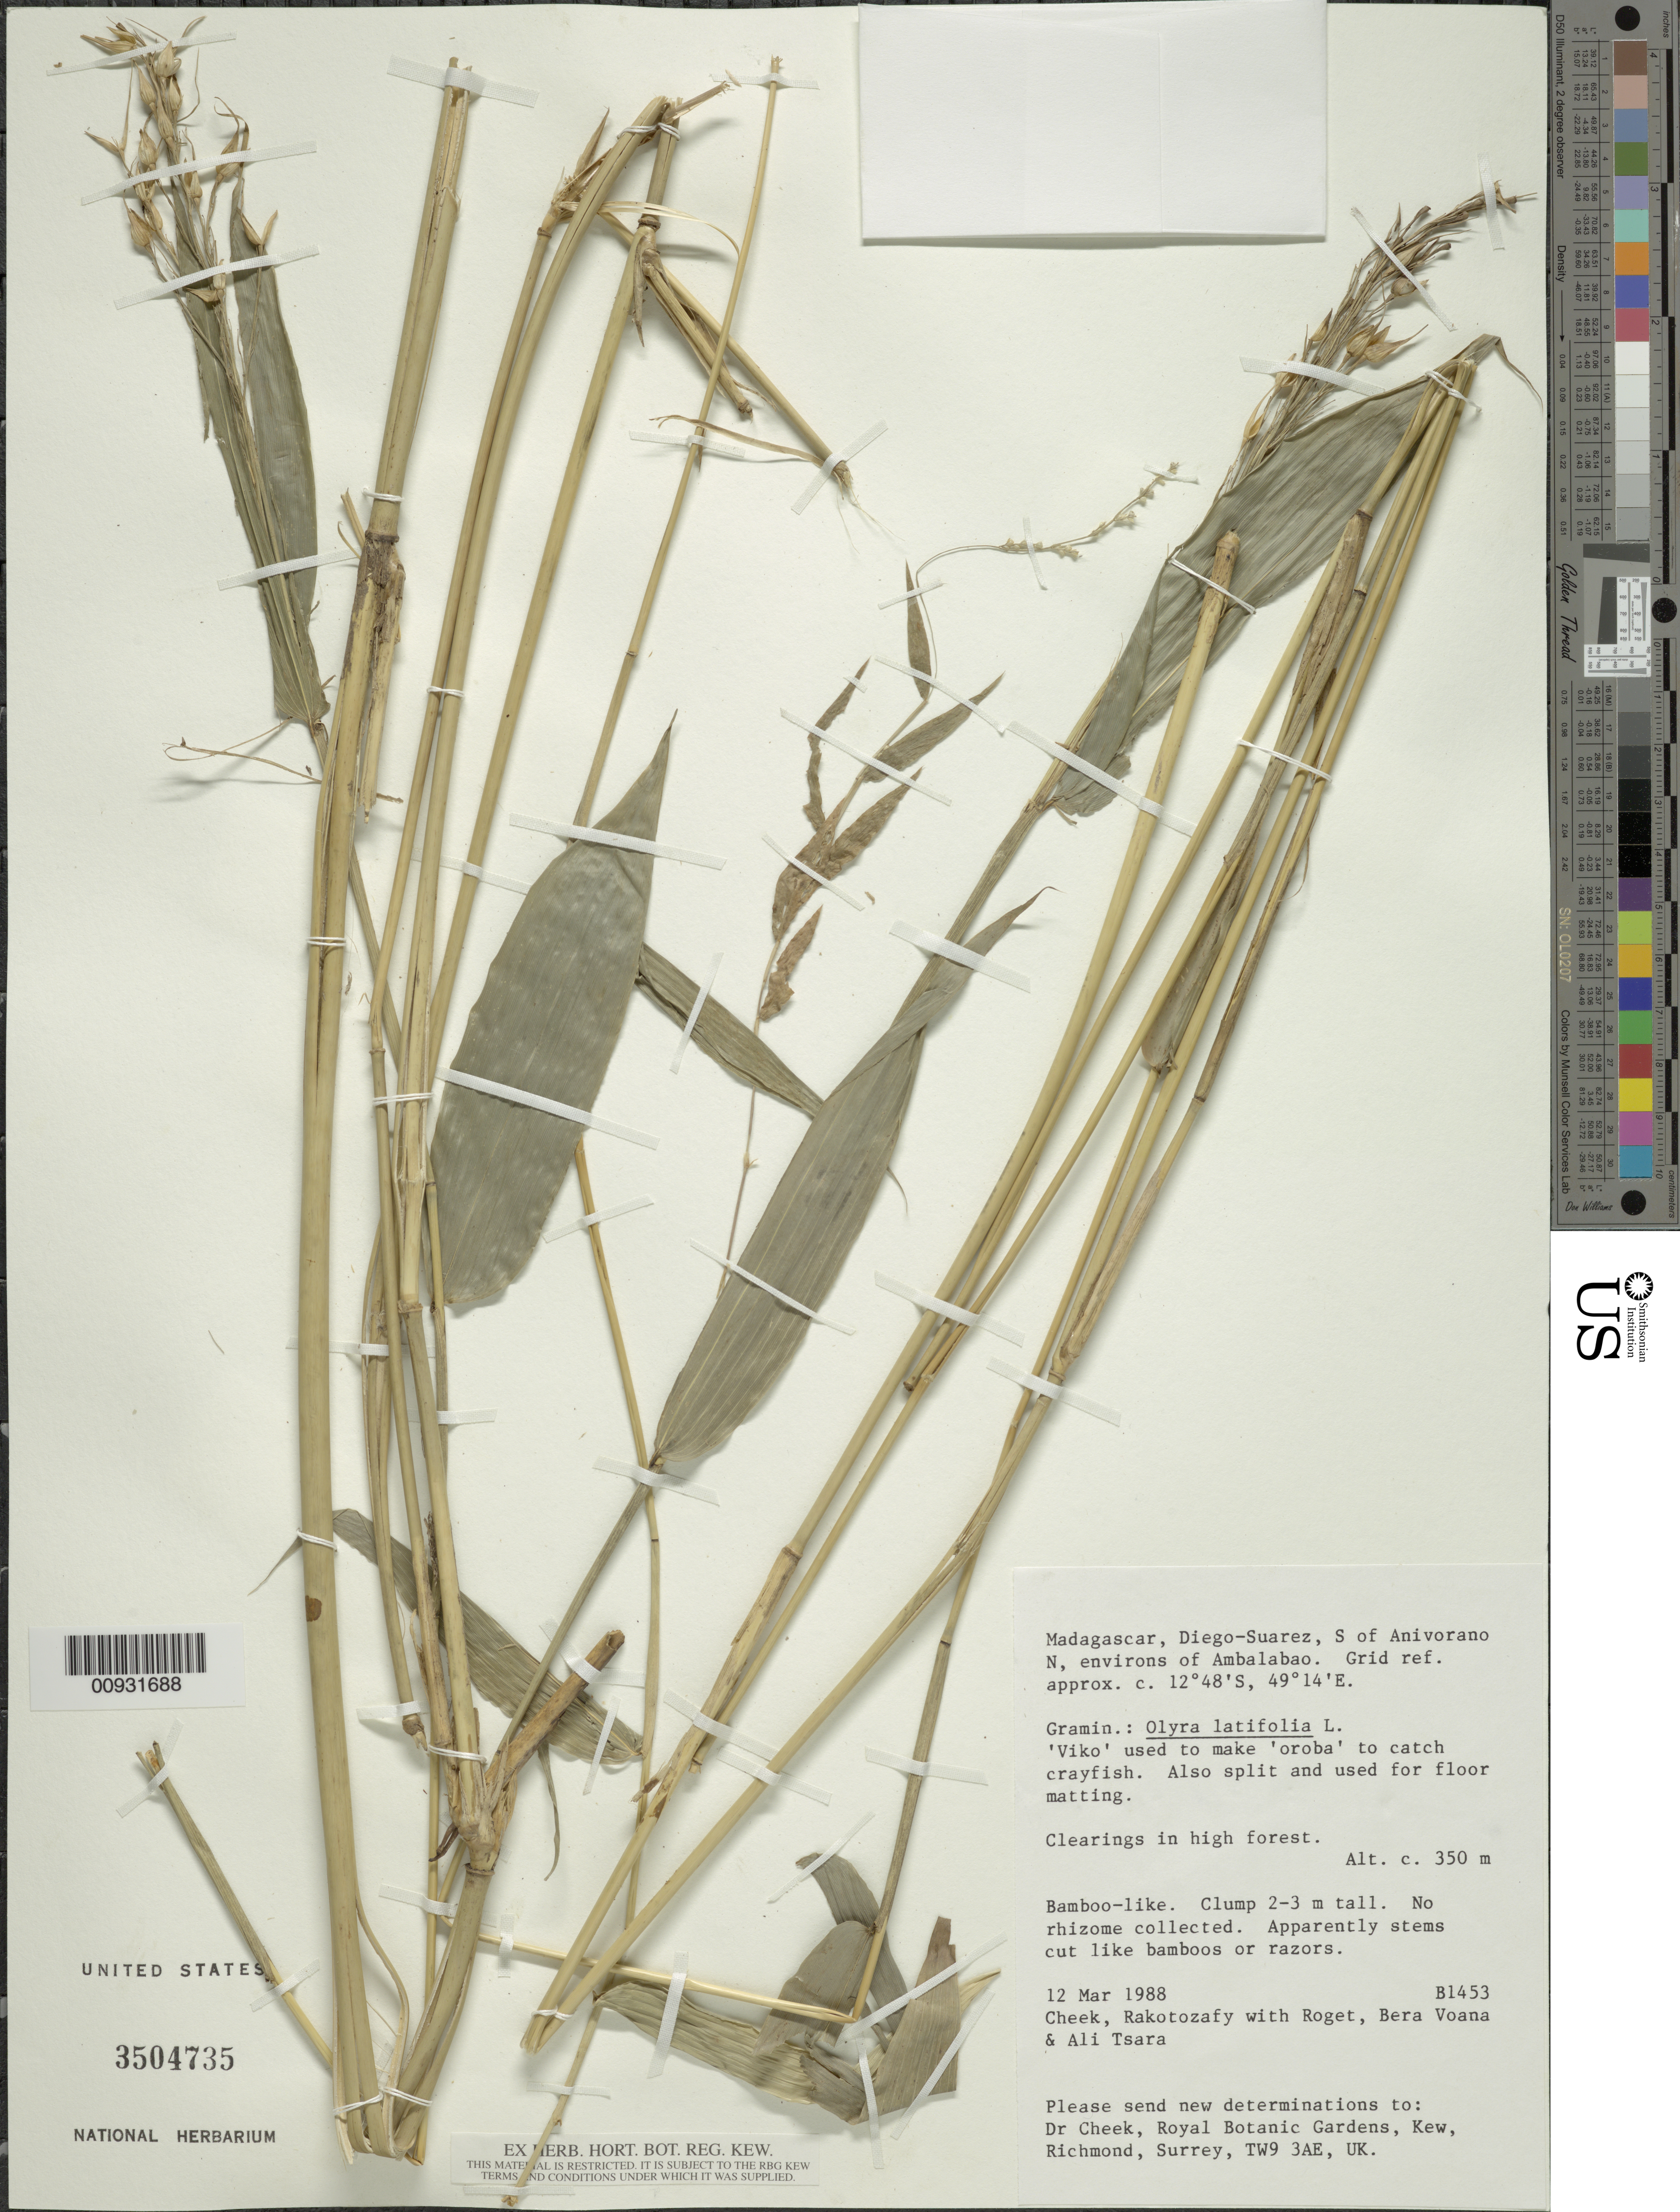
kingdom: Plantae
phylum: Tracheophyta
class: Liliopsida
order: Poales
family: Poaceae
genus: Olyra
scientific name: Olyra latifolia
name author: L.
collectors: M. Cheek, A. Rakotozafy, -. Roget, -. Bera Voana & -. Ali Tsara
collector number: B1453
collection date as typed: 12 Mar 1988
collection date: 1988-03-12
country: Madagascar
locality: Diego-Suarez, S of Anivorano N, environs of Ambalabao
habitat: Clearings in high forest.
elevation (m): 350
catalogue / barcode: US 3504735